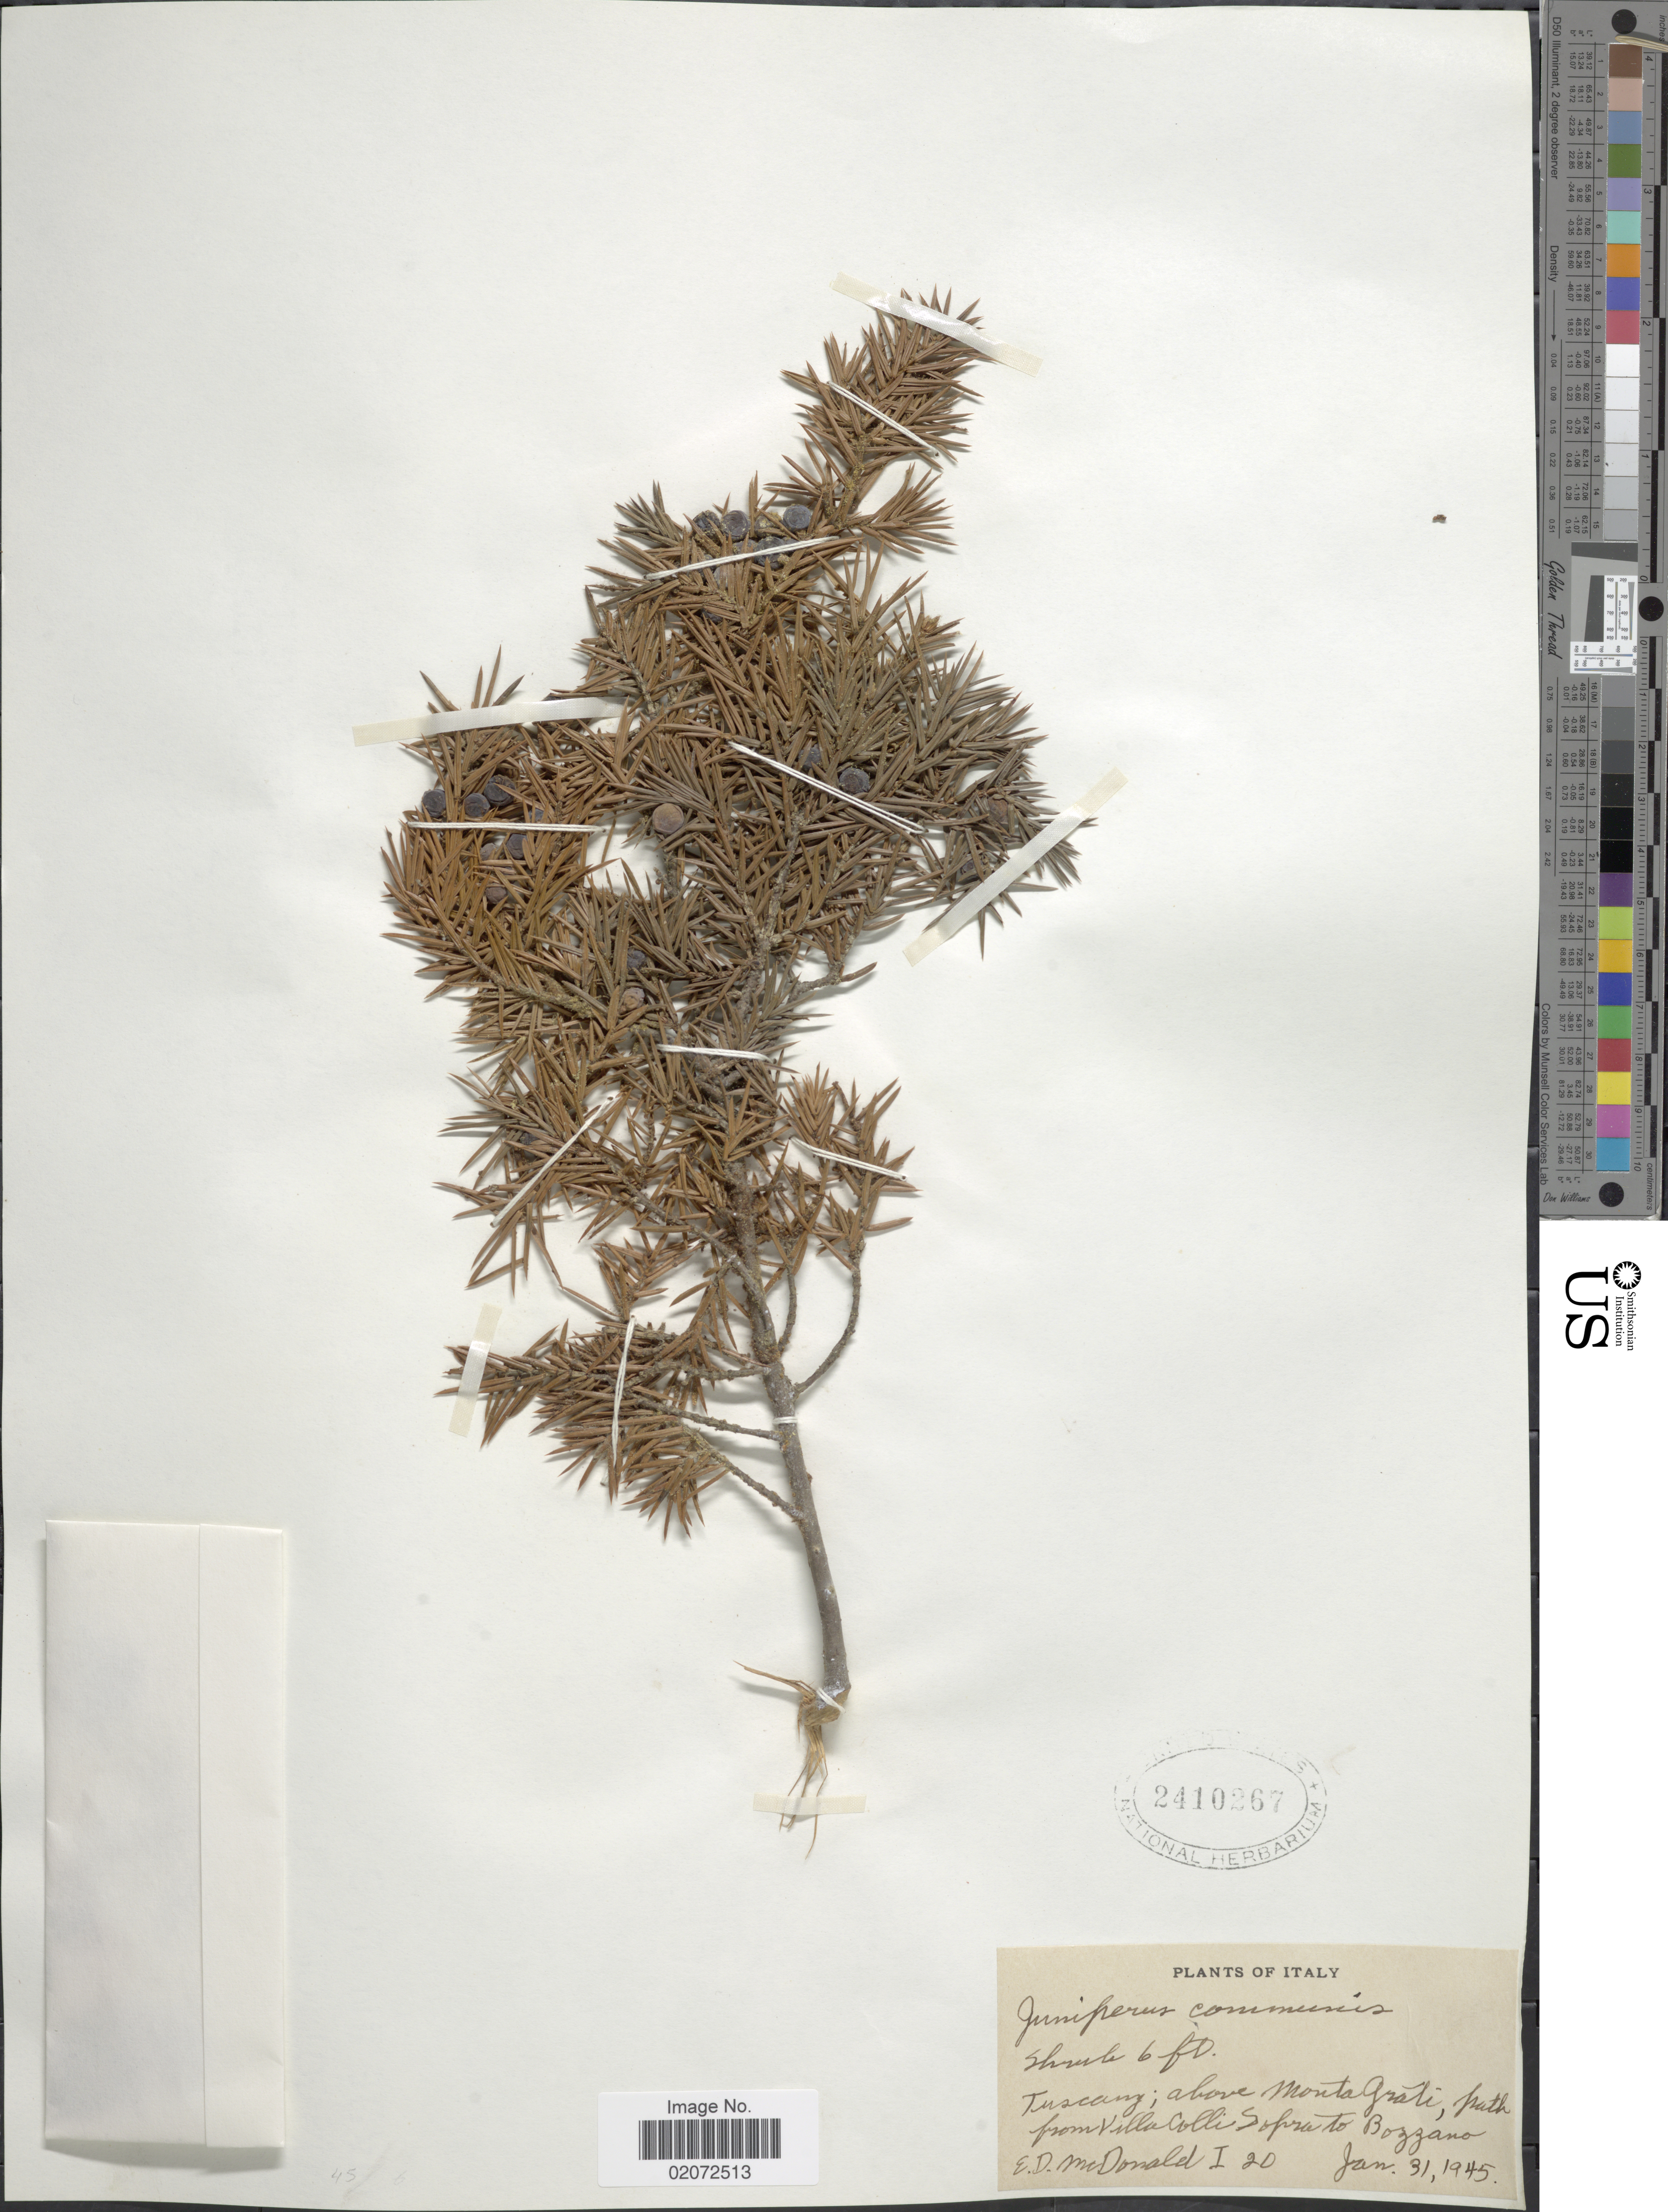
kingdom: Plantae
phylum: Tracheophyta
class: Pinopsida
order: Pinales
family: Cupressaceae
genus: Juniperus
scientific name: Juniperus communis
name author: L.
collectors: E. D. McDonald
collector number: I20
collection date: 1945-01-31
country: Italy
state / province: Tuscany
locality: Above Monta Grati, path from Villa Colli Sopra to Bozzano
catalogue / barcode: US 2410267